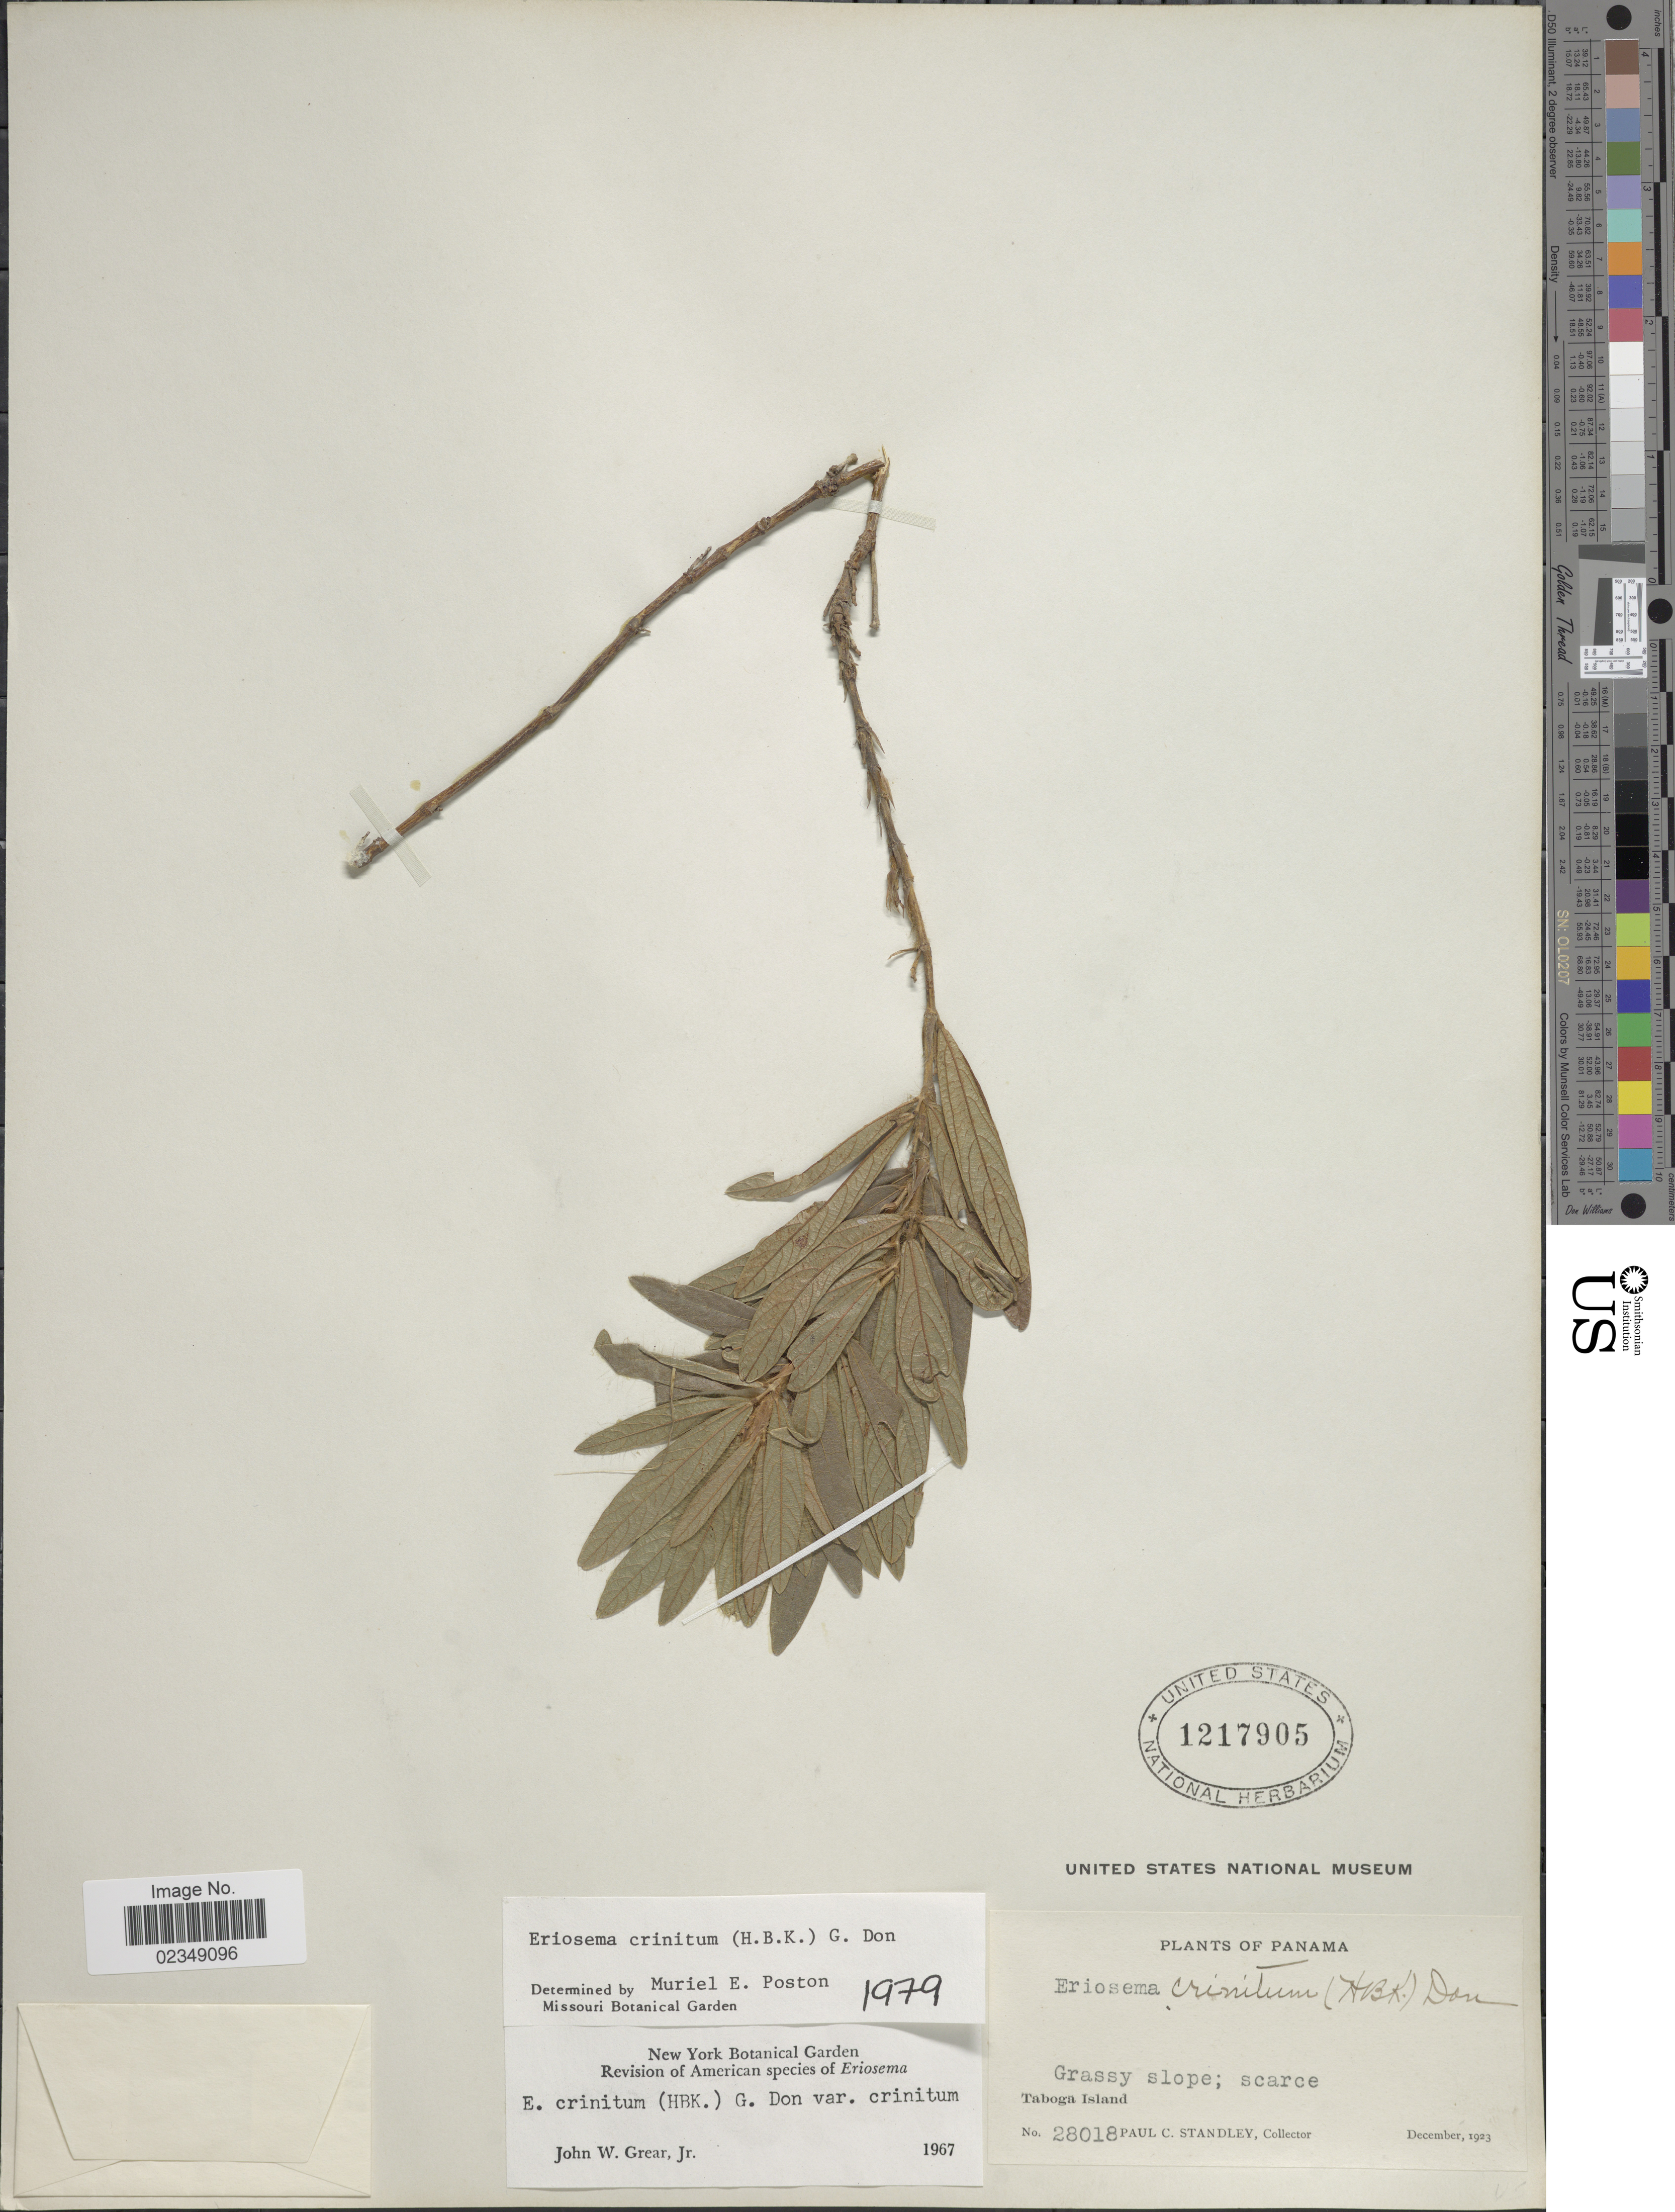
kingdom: Plantae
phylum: Tracheophyta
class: Magnoliopsida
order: Fabales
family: Fabaceae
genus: Eriosema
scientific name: Eriosema crinitum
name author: (Kunth) G. Don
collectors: P. C. Standley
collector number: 28018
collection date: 1923-12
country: Panama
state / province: Panamá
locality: Grassy slope, Tabgoa Island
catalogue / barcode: US 1217905